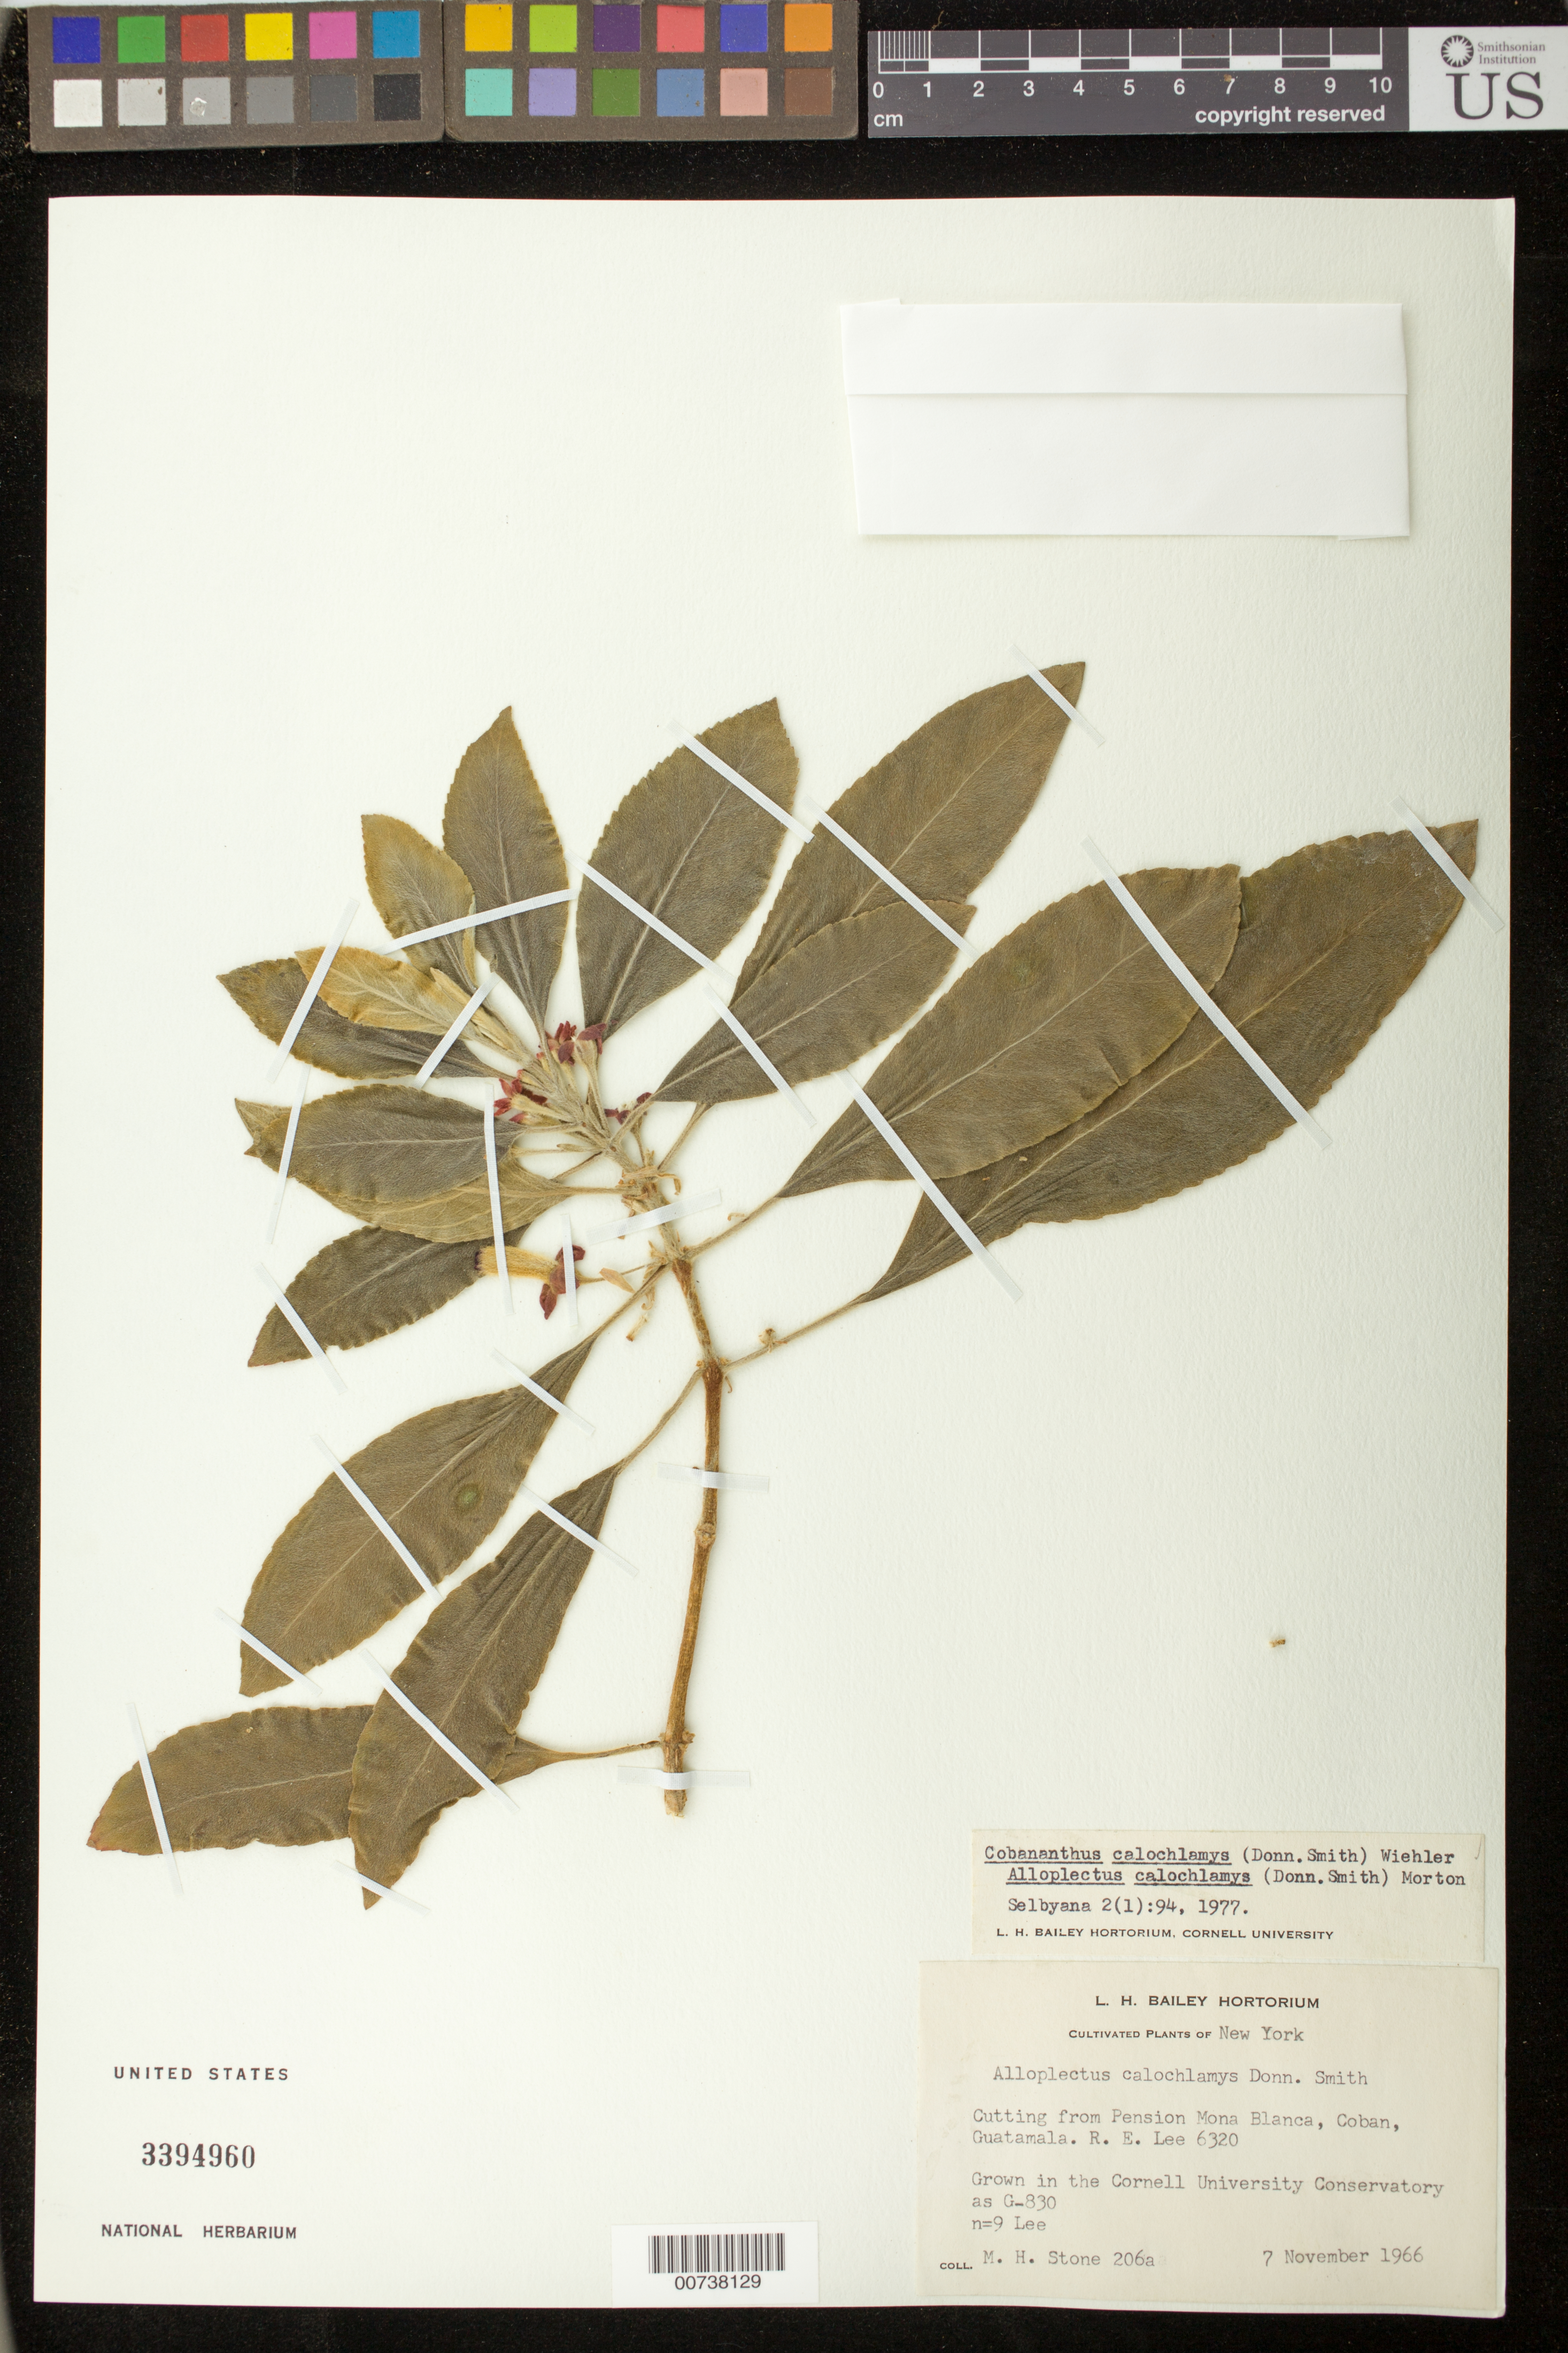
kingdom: Plantae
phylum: Tracheophyta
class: Magnoliopsida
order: Lamiales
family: Gesneriaceae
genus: Cobananthus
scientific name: Cobananthus calochlamys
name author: (Donn. Sm.) Wiehler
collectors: M. Stone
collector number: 206 a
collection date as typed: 07 Nov 1966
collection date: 1966-11-07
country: Guatemala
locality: Cultivated at Cornell University, Ithaca, NY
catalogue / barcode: US 3394960